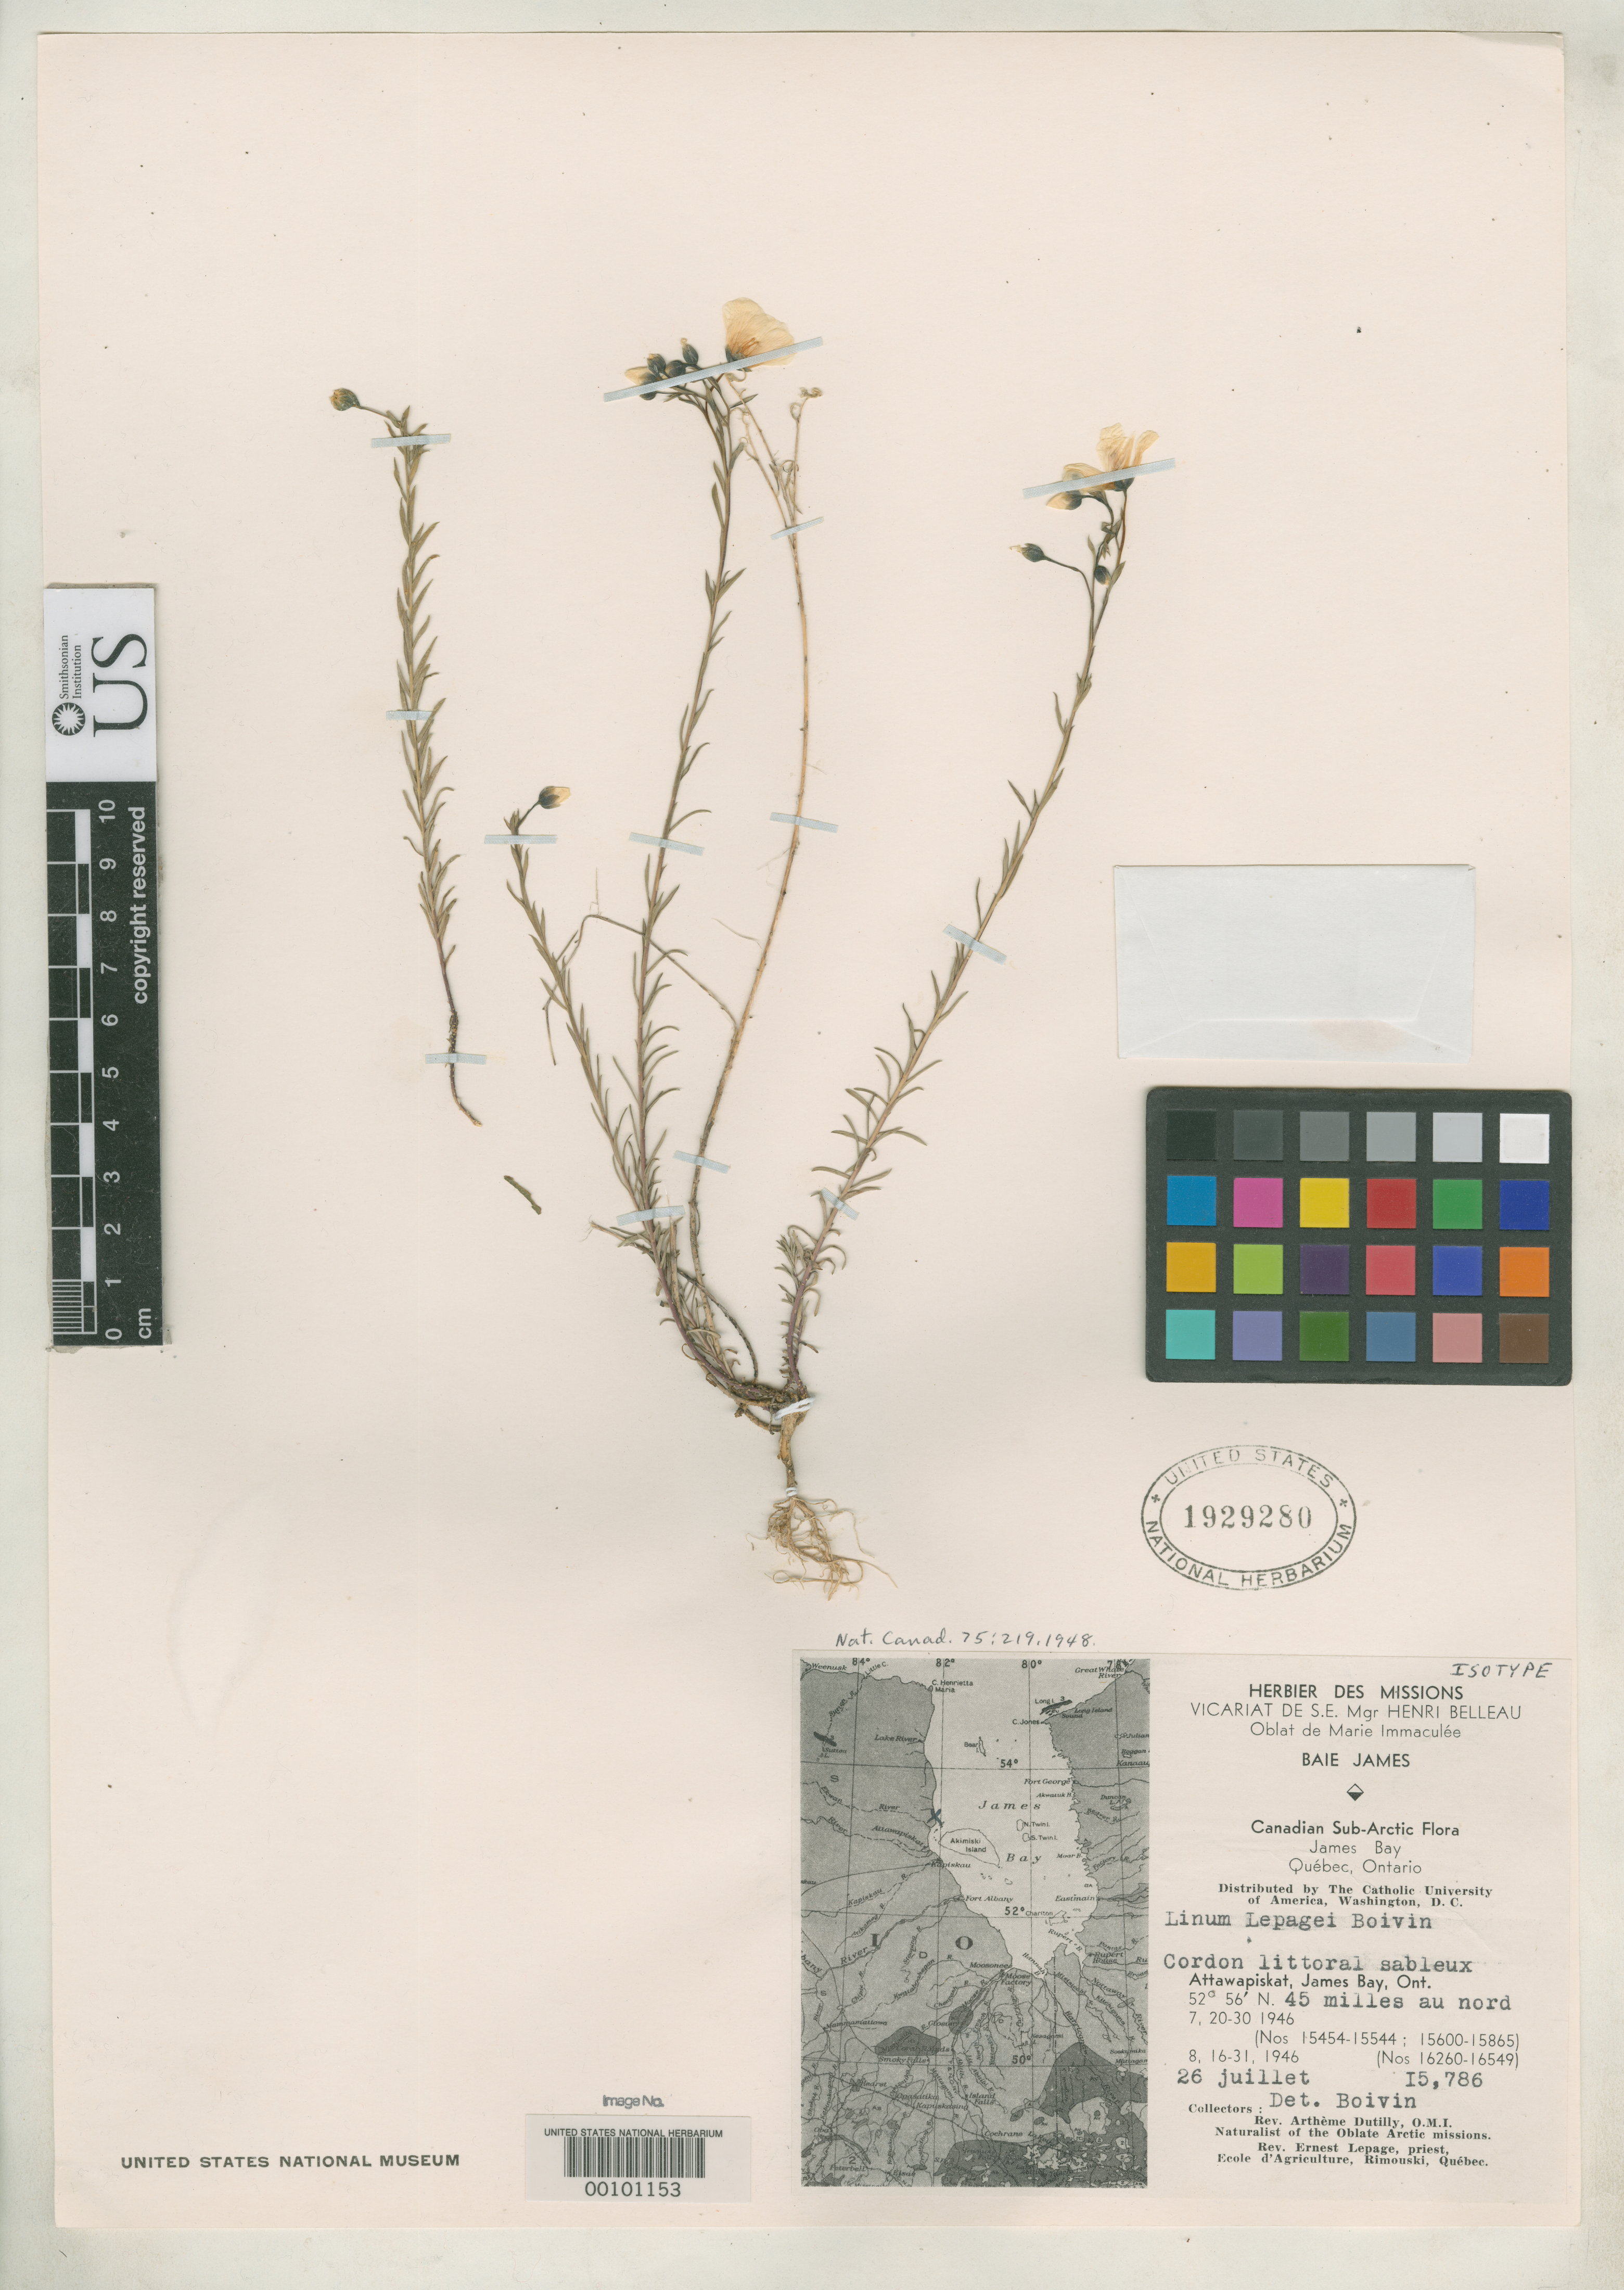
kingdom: Plantae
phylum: Tracheophyta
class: Magnoliopsida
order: Malpighiales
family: Linaceae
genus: Linum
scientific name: Linum lepagei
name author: B. Boivin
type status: Isotype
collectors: A. Dutilly & E. L. Lepage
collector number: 15786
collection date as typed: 20 Jul 1946 to 30 Jul 1946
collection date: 1946-07-20/1946-07-30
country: Canada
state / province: Ontario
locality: Quebec, James Bay, Attawapiskat.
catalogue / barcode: US 1929280